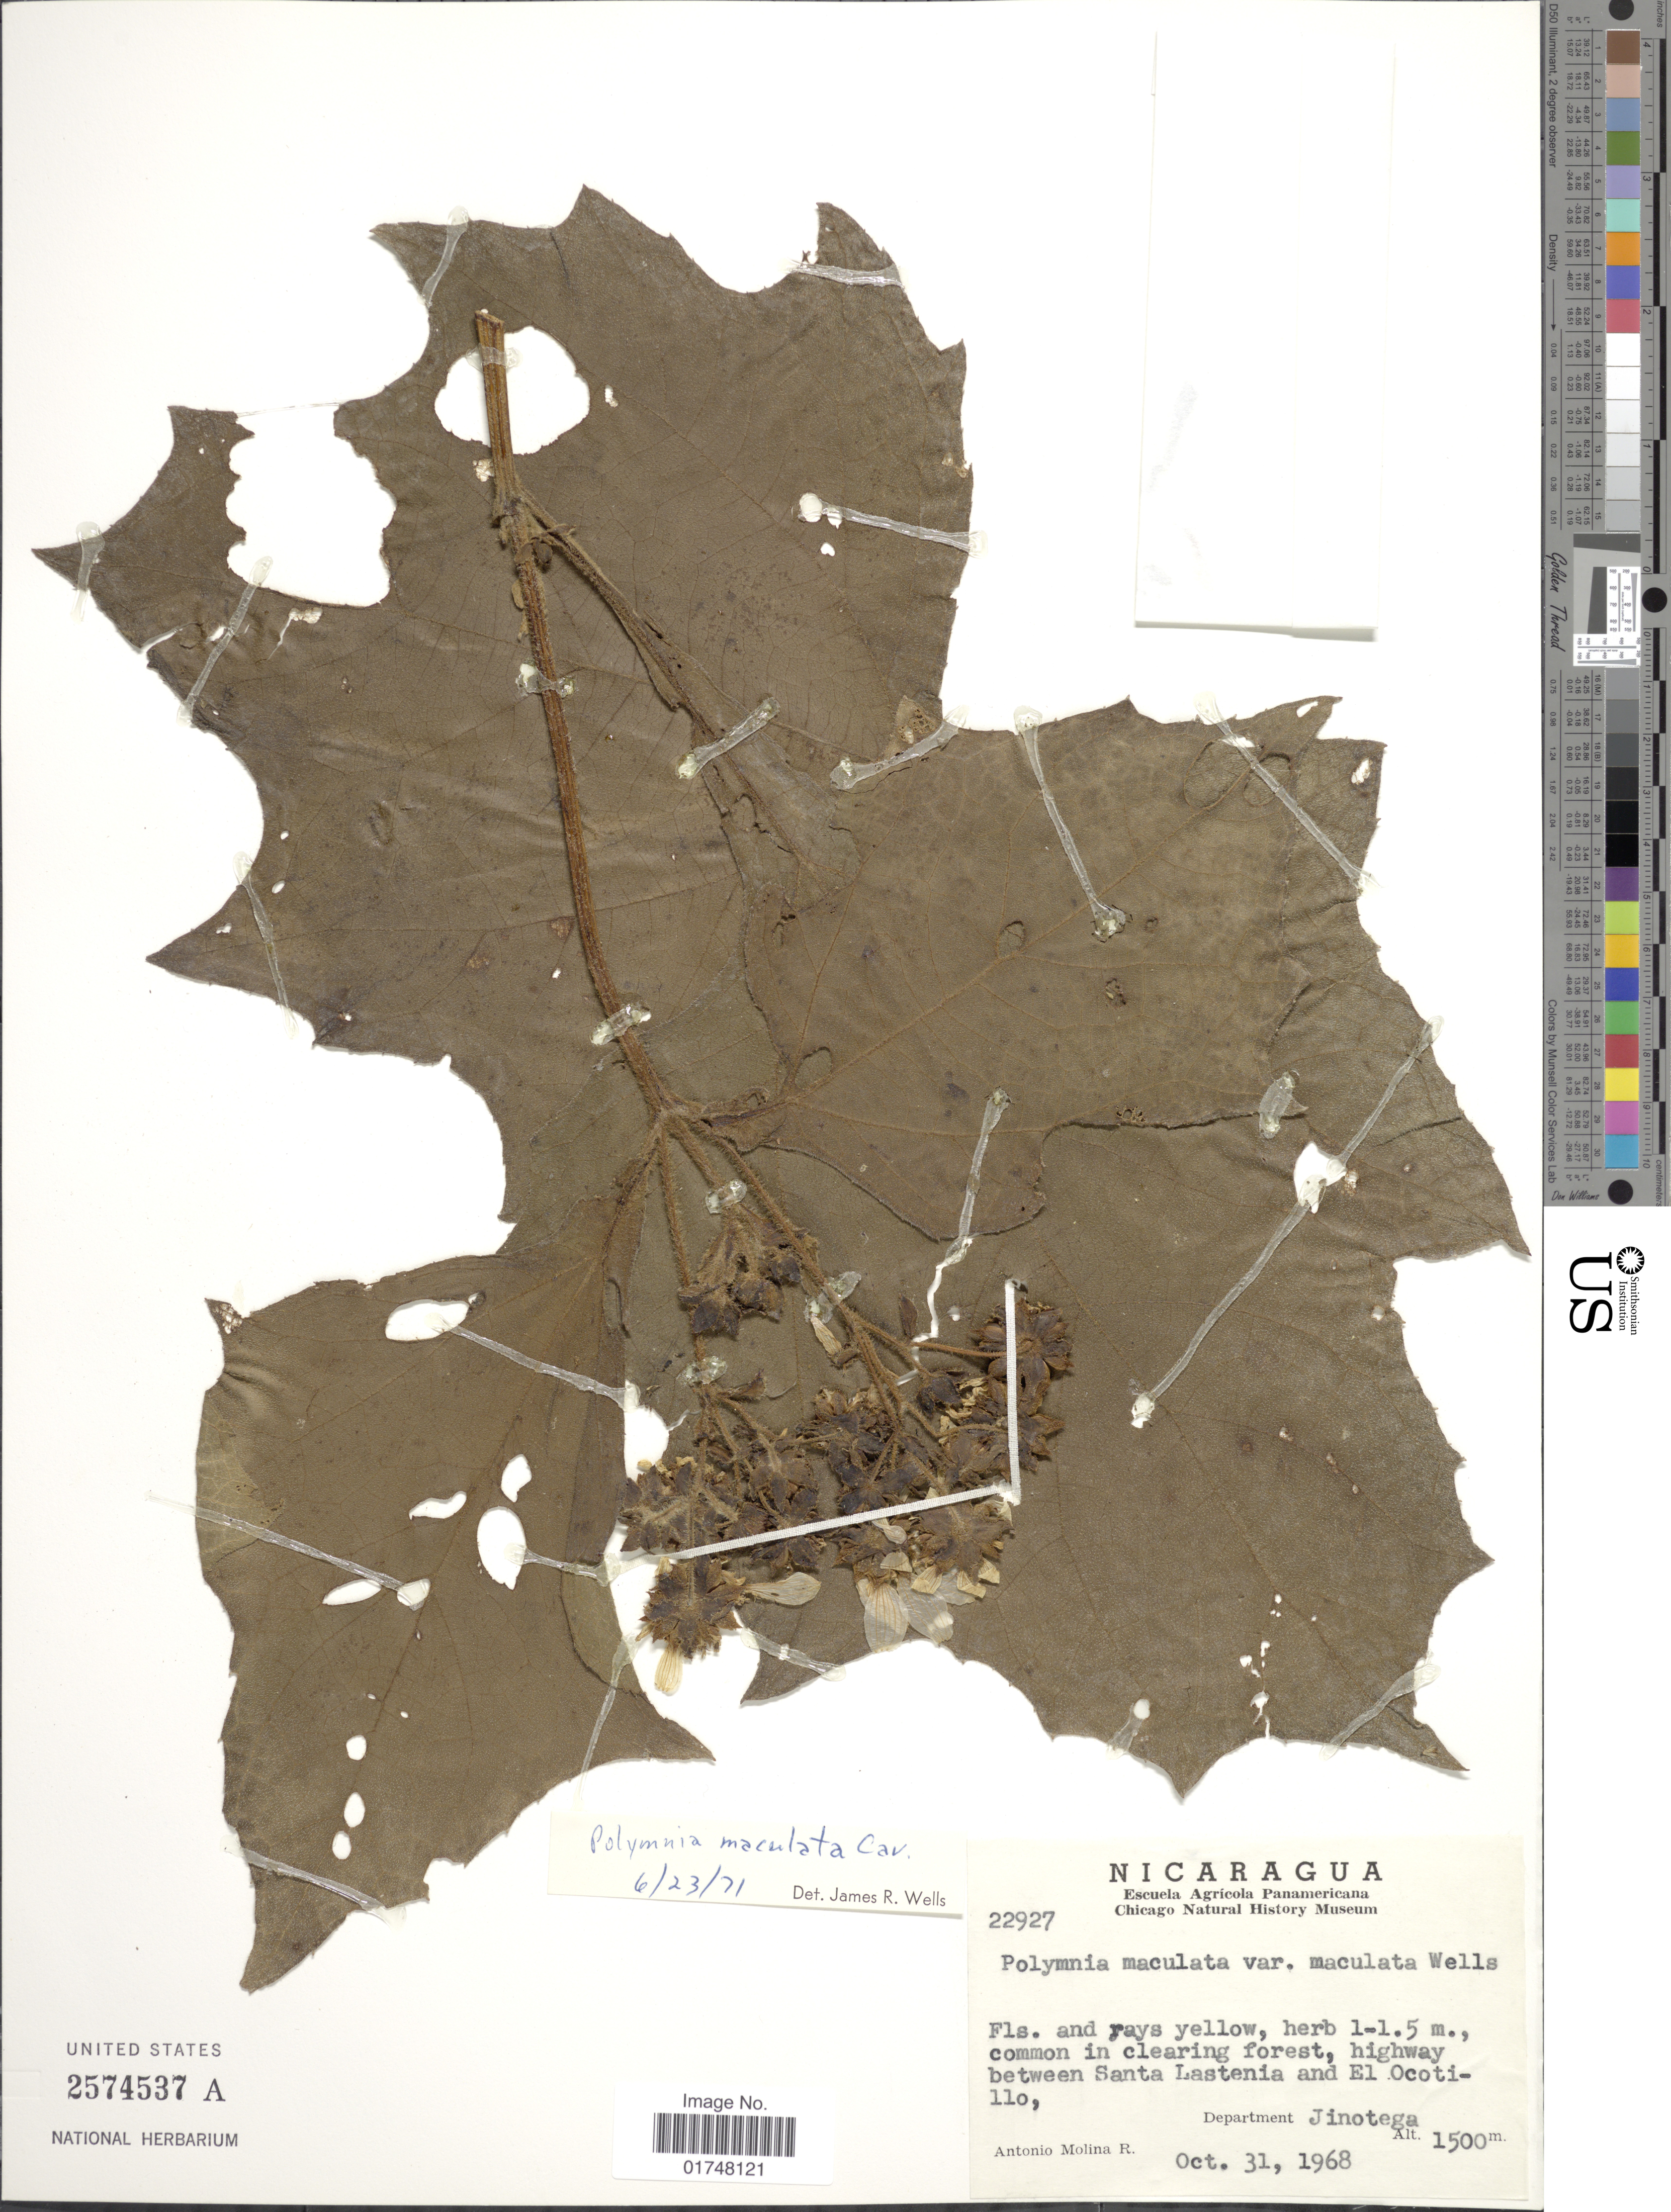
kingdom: Plantae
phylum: Tracheophyta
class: Magnoliopsida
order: Asterales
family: Asteraceae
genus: Smallanthus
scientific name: Smallanthus maculatus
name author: (Cav.) H. Rob.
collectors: A. Molina R.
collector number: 22927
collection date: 1968-10-31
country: Nicaragua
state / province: Jinotega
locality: Highway between Santa Lastemia and E cotillo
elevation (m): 1500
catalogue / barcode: US 2574537A